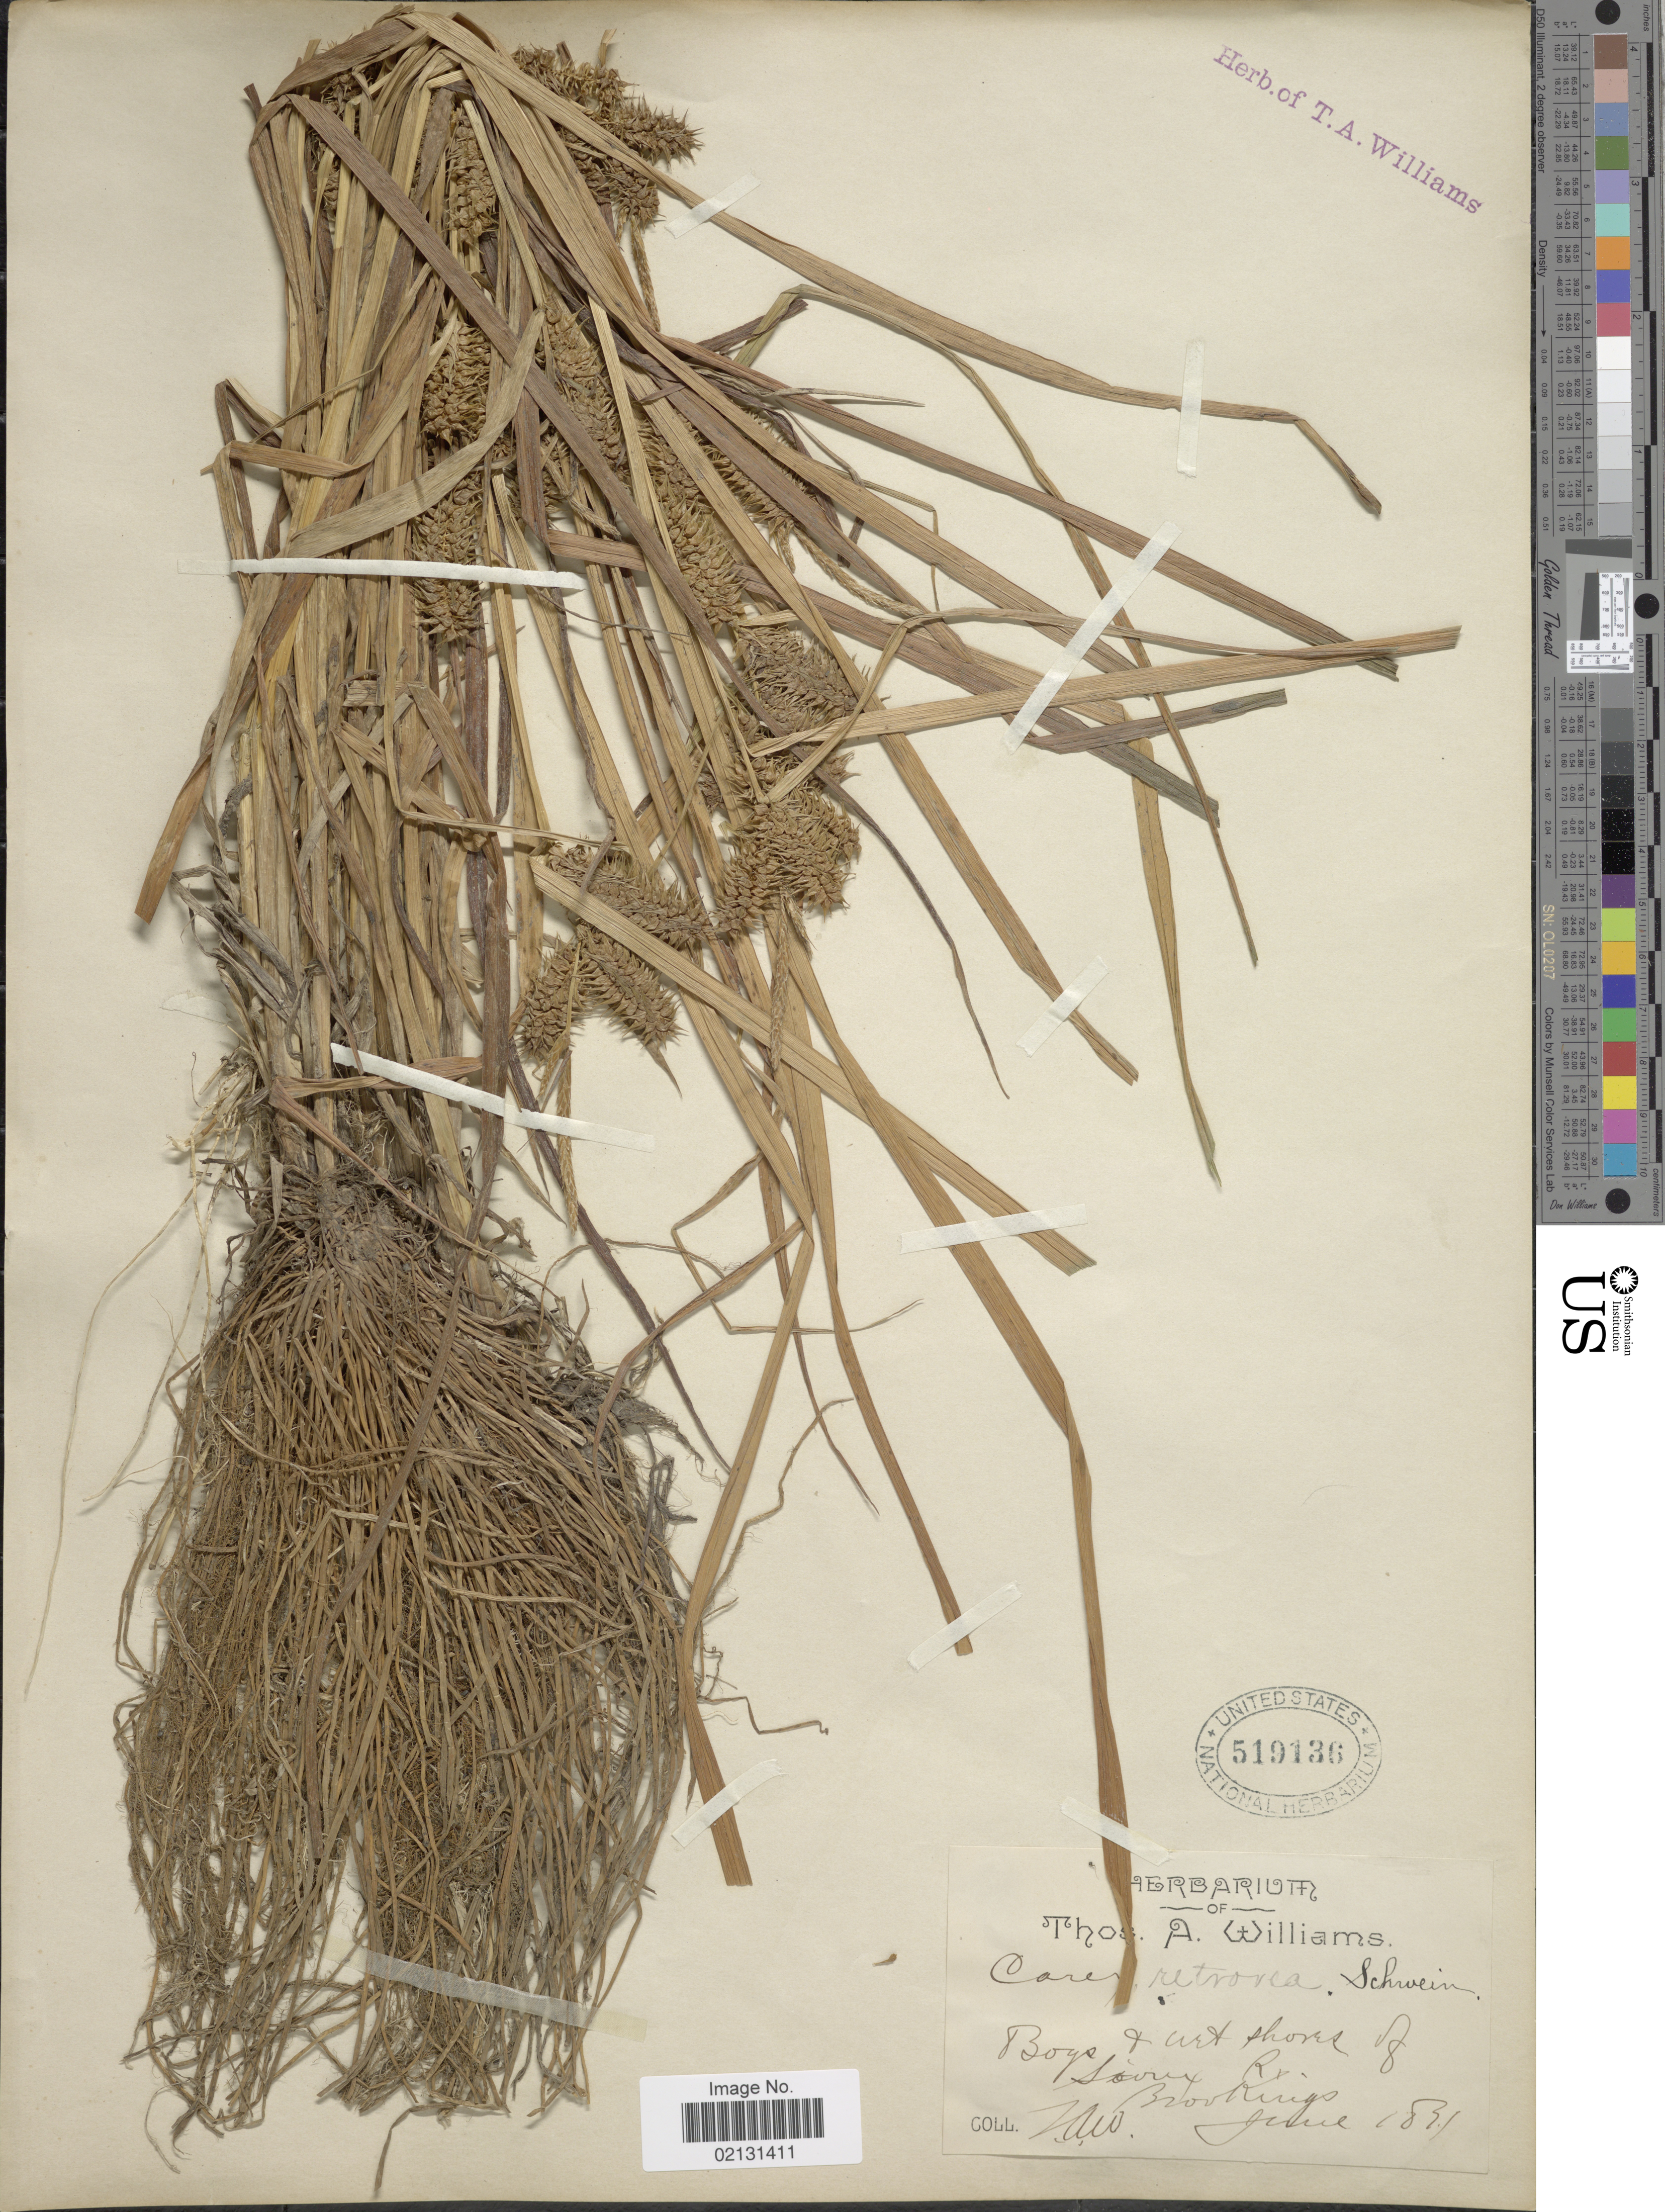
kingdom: Plantae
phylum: Tracheophyta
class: Liliopsida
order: Poales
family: Cyperaceae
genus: Carex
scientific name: Carex retrorsa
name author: Schwein.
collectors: T. A. Williams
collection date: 1891-06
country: United States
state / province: South Dakota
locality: Bogs + wet shore of Sioux R., Brookings.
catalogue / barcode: US 519136